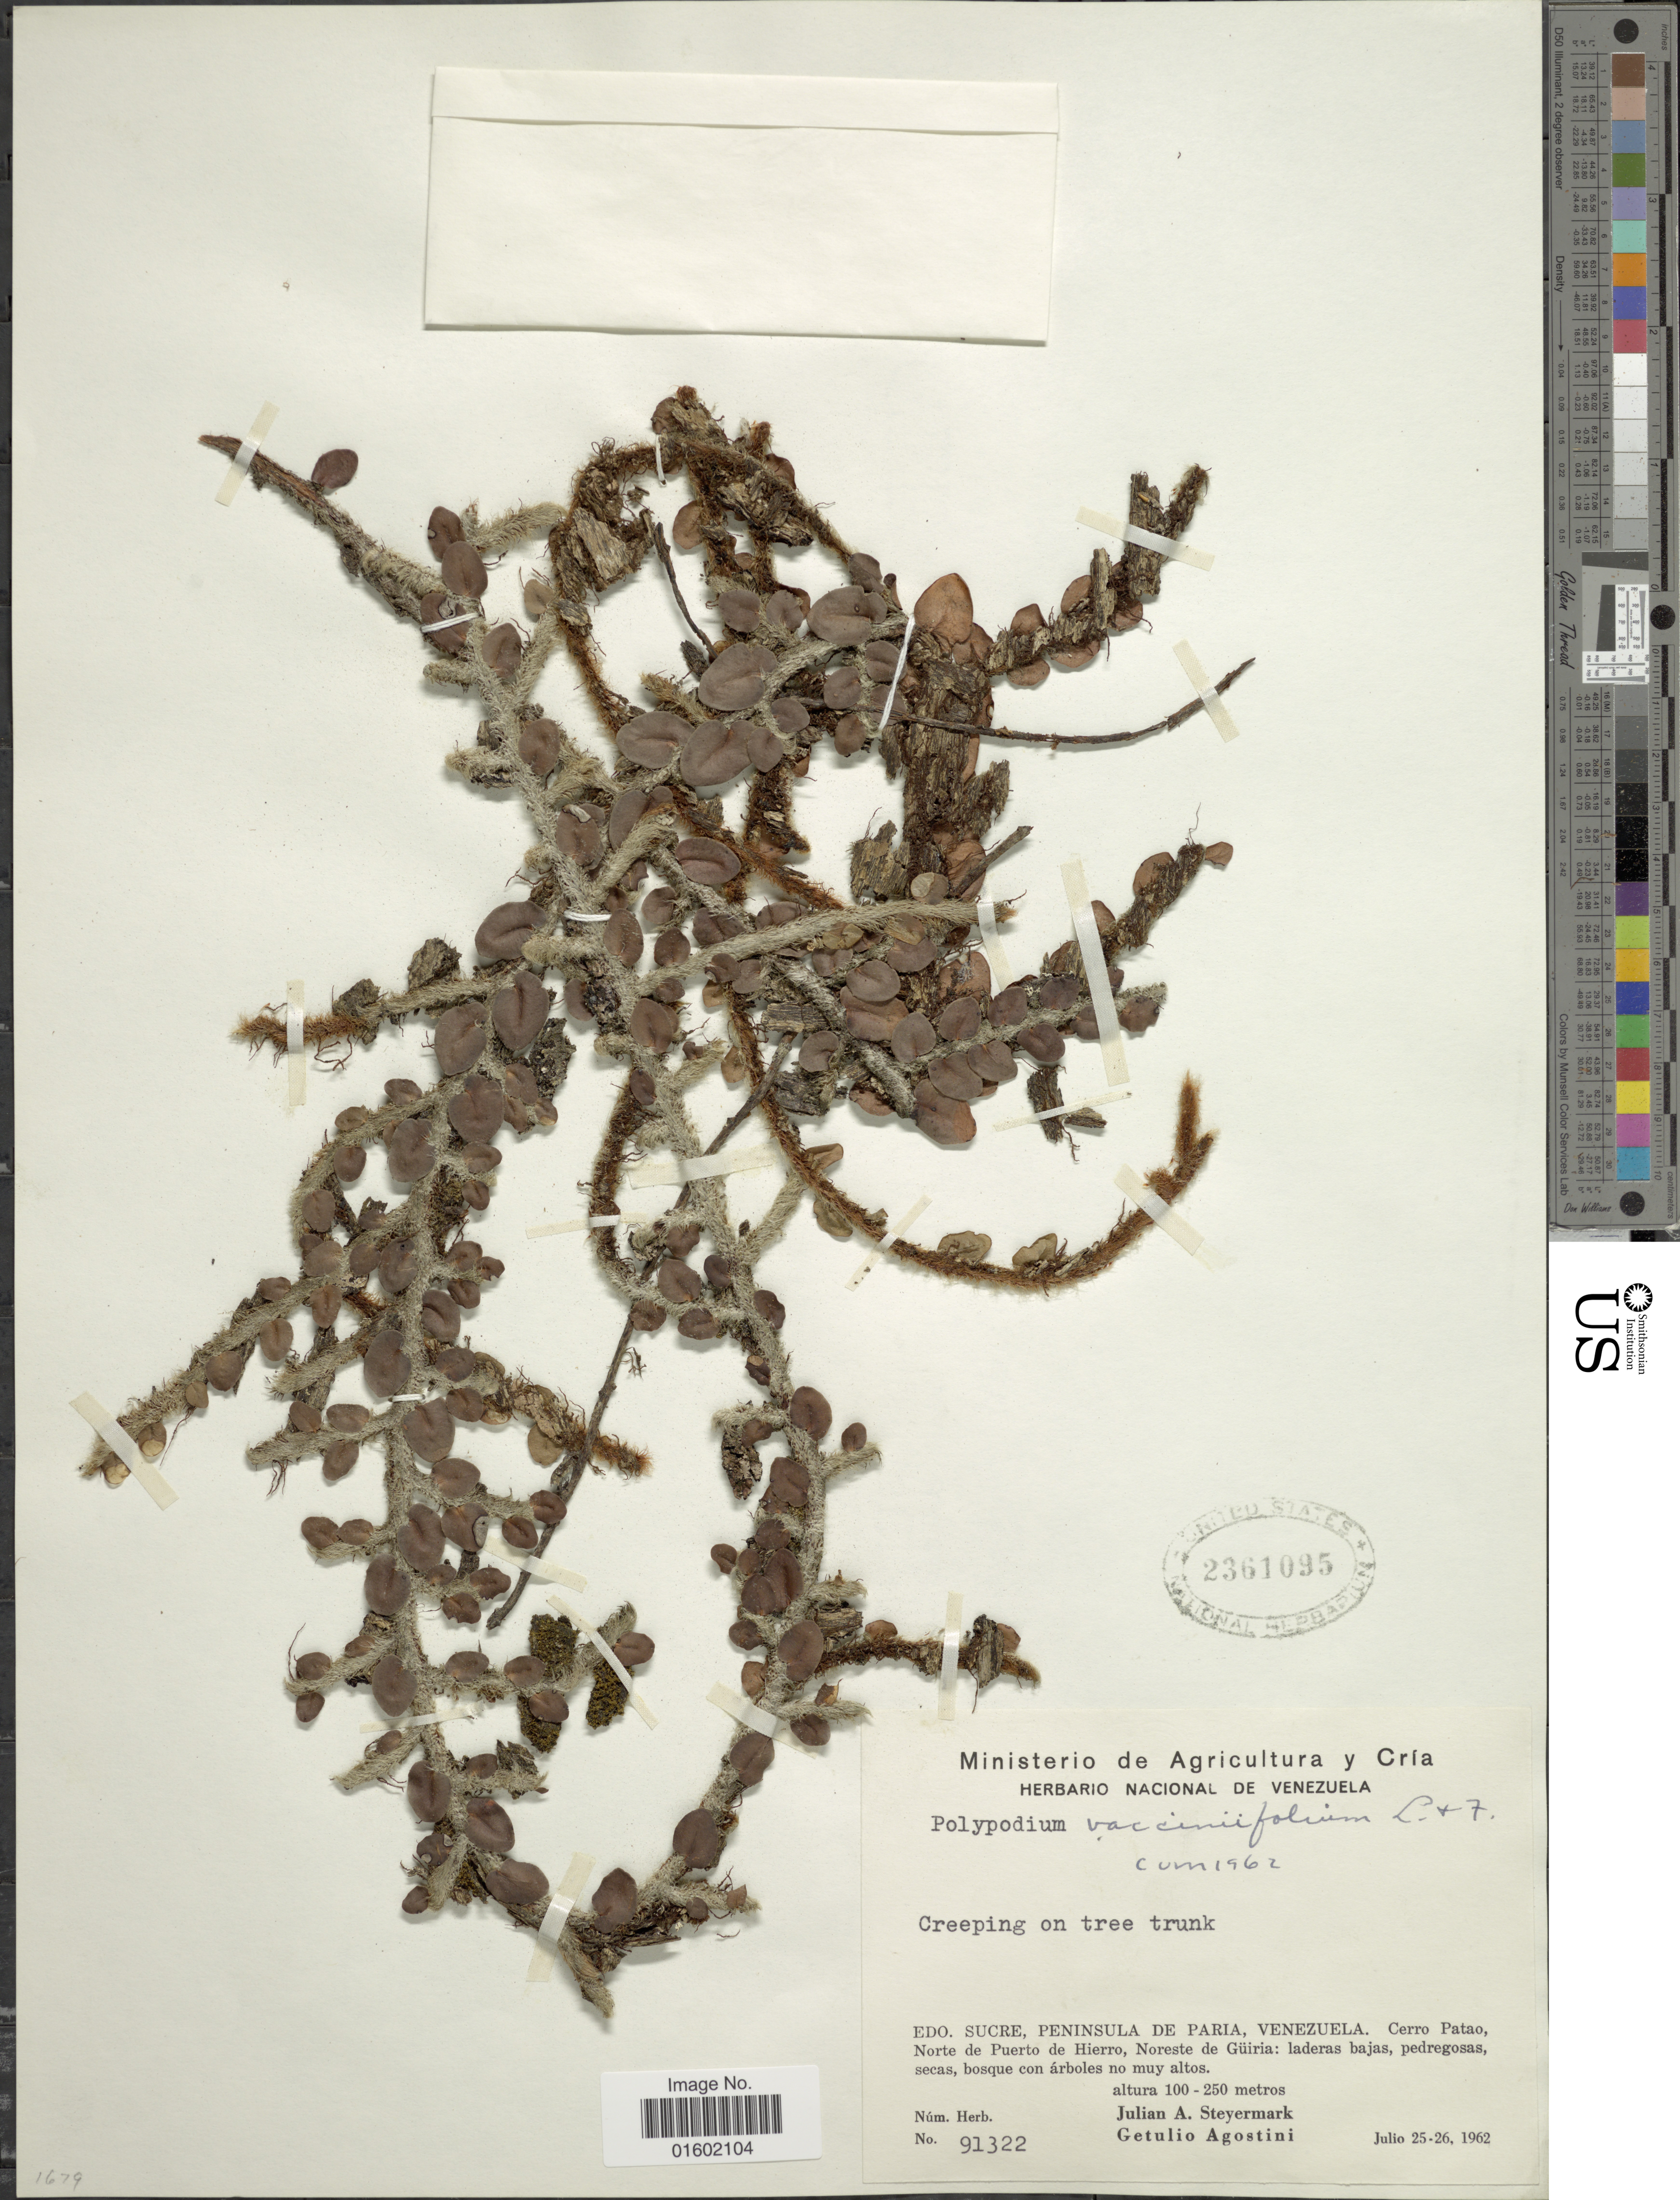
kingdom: Plantae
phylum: Tracheophyta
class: Polypodiopsida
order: Polypodiales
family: Polypodiaceae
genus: Microgramma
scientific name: Microgramma vaccinifolia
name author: (Langsd. & Fisch.) Copel.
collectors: J. Steyermark & G. Agostini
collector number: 91322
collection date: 1962-07-25/1962-07-26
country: Venezuela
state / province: Sucre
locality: Peninsula de Paria, Cerro Patao, Norte de Puerte de Hieer, Noreste de Guira; Laderas bajas, pedregosas secas, bosque con arboles no muy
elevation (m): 100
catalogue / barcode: US 2361095